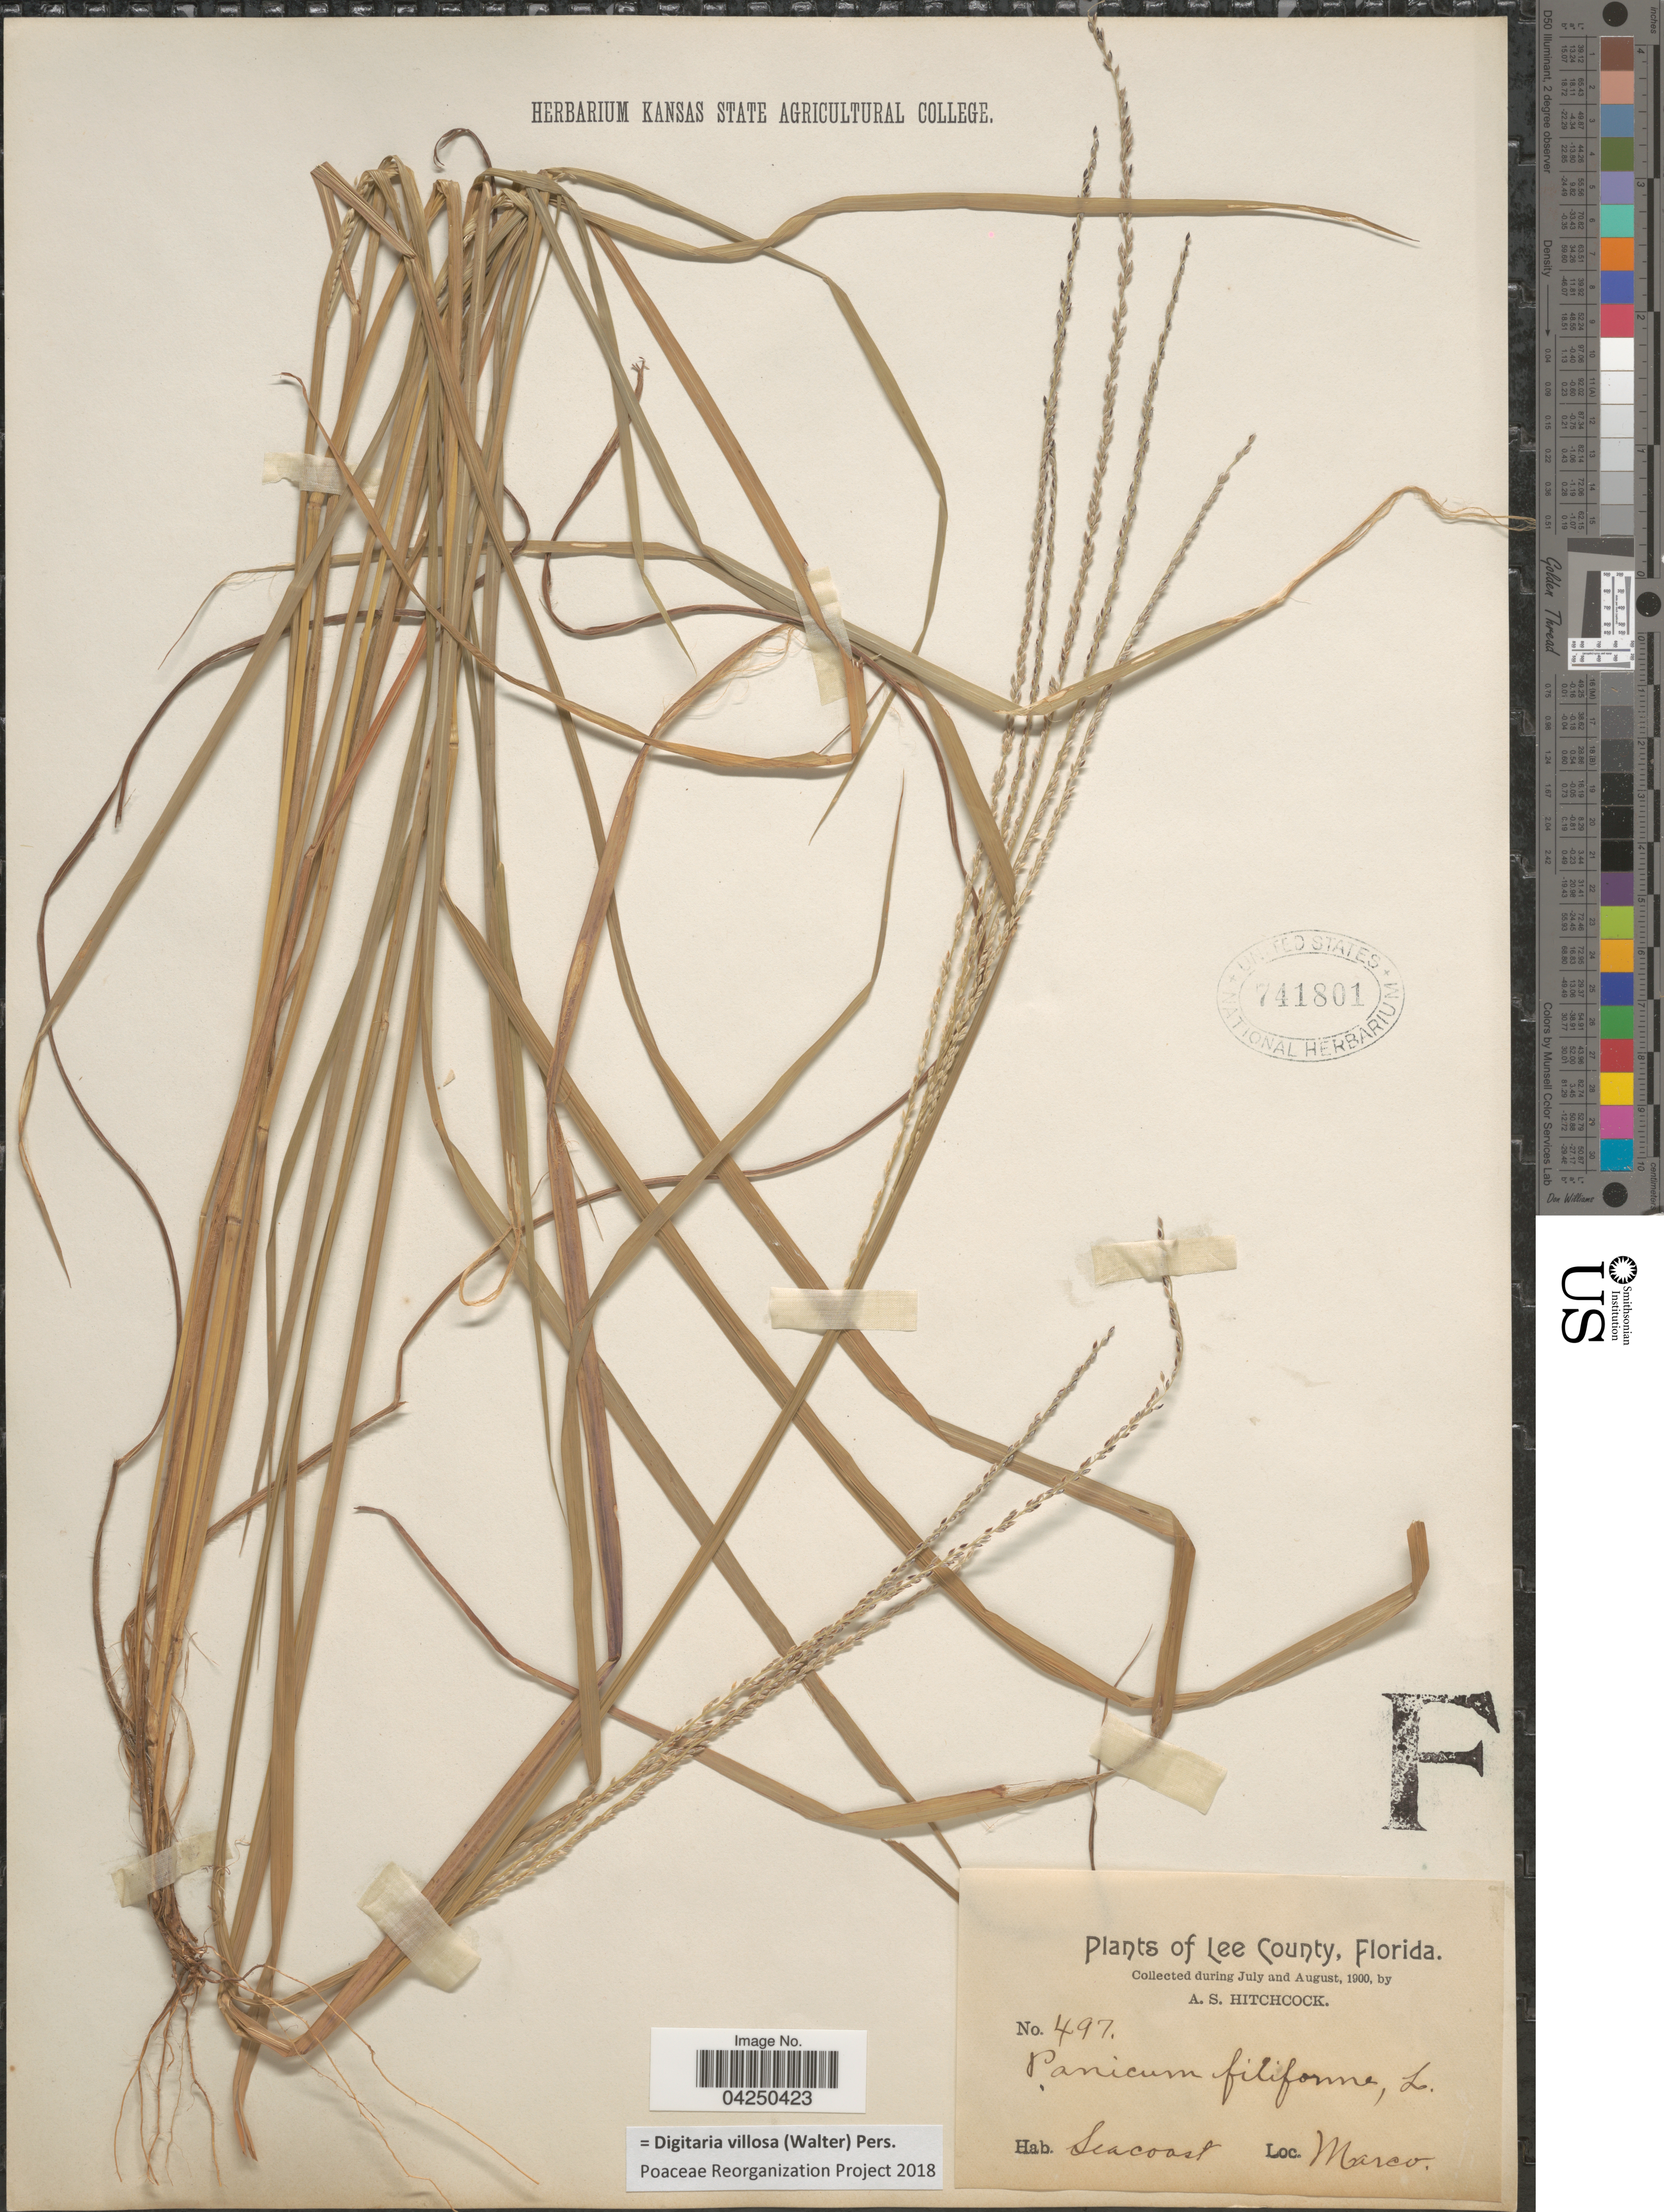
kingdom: Plantae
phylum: Tracheophyta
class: Liliopsida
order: Poales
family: Poaceae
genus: Digitaria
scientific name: Digitaria villosa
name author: (Walter) Pers.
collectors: A. S. Hitchcock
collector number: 497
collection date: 1900-07/1900-08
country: United States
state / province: Florida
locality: Lee County. Seacoast. Marco.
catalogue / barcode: US 741801